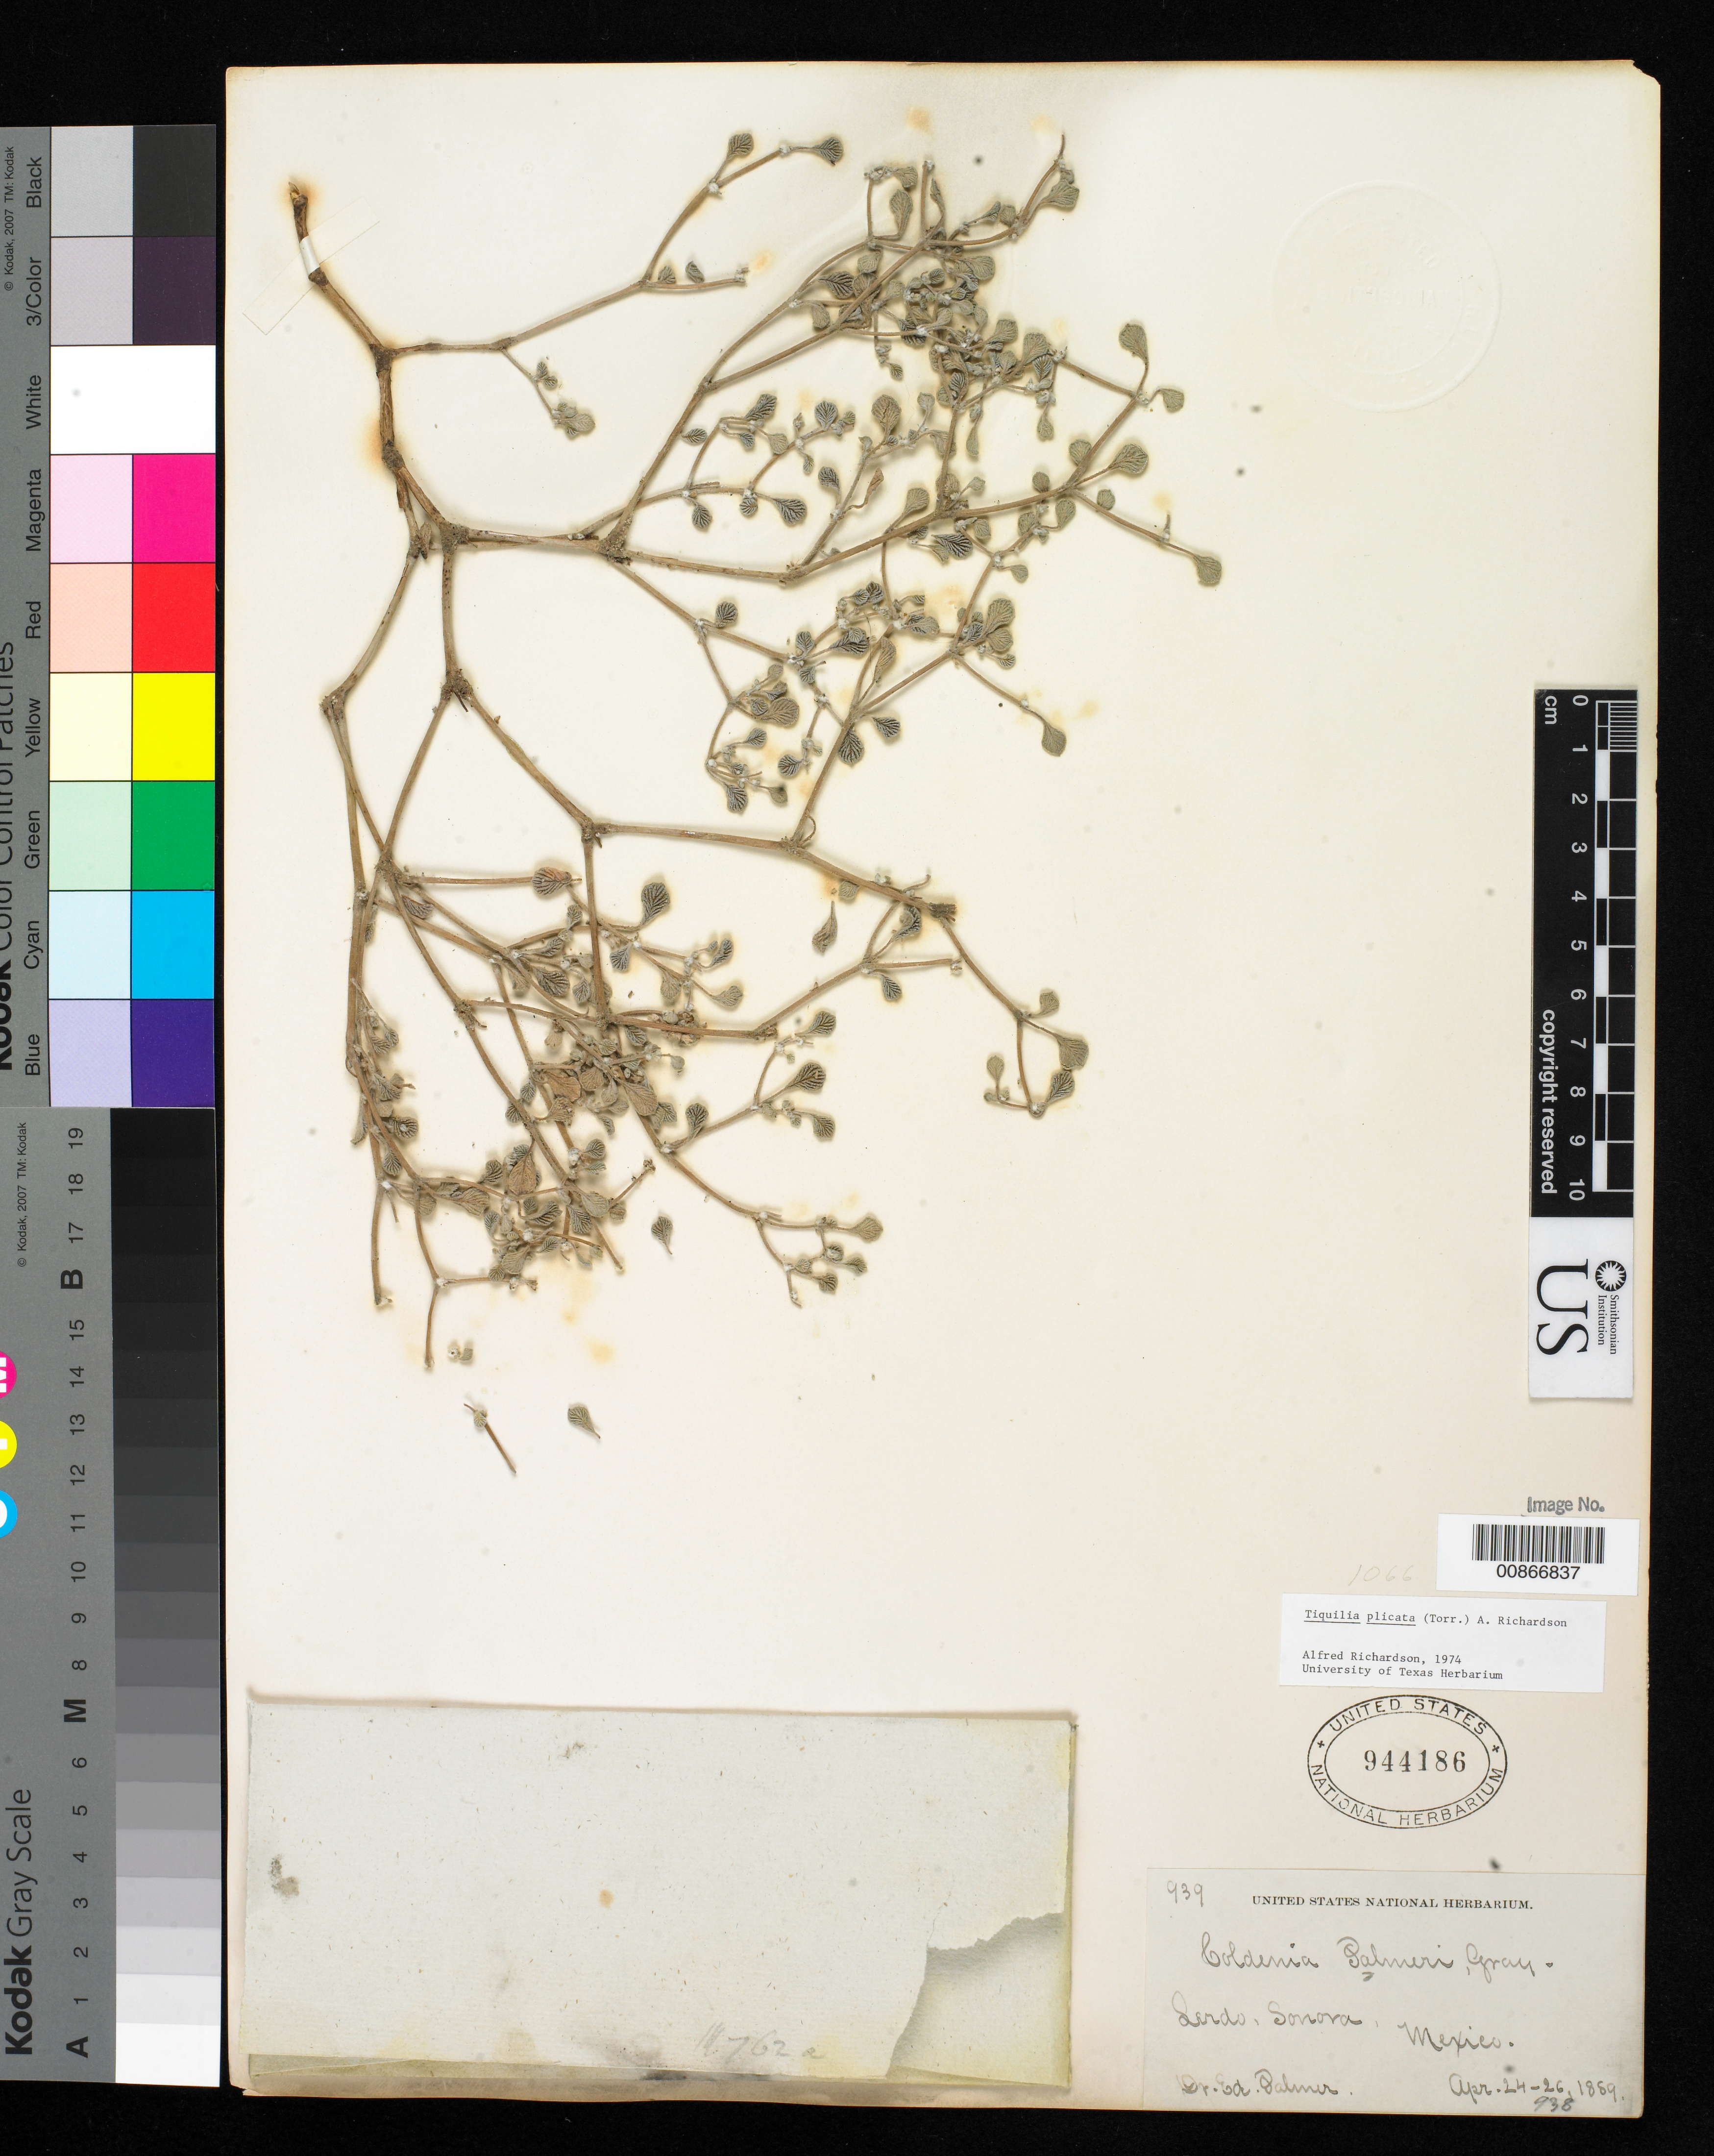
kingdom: Plantae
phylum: Tracheophyta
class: Magnoliopsida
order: Boraginales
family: Ehretiaceae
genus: Tiquilia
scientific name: Tiquilia plicata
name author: Torr.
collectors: E. Palmer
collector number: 939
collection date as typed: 24 Apr 1889 to 26 Apr 1889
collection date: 1889-04-24/1889-04-26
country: Mexico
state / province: Sonora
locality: Lerdo, Sonora.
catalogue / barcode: US 944186